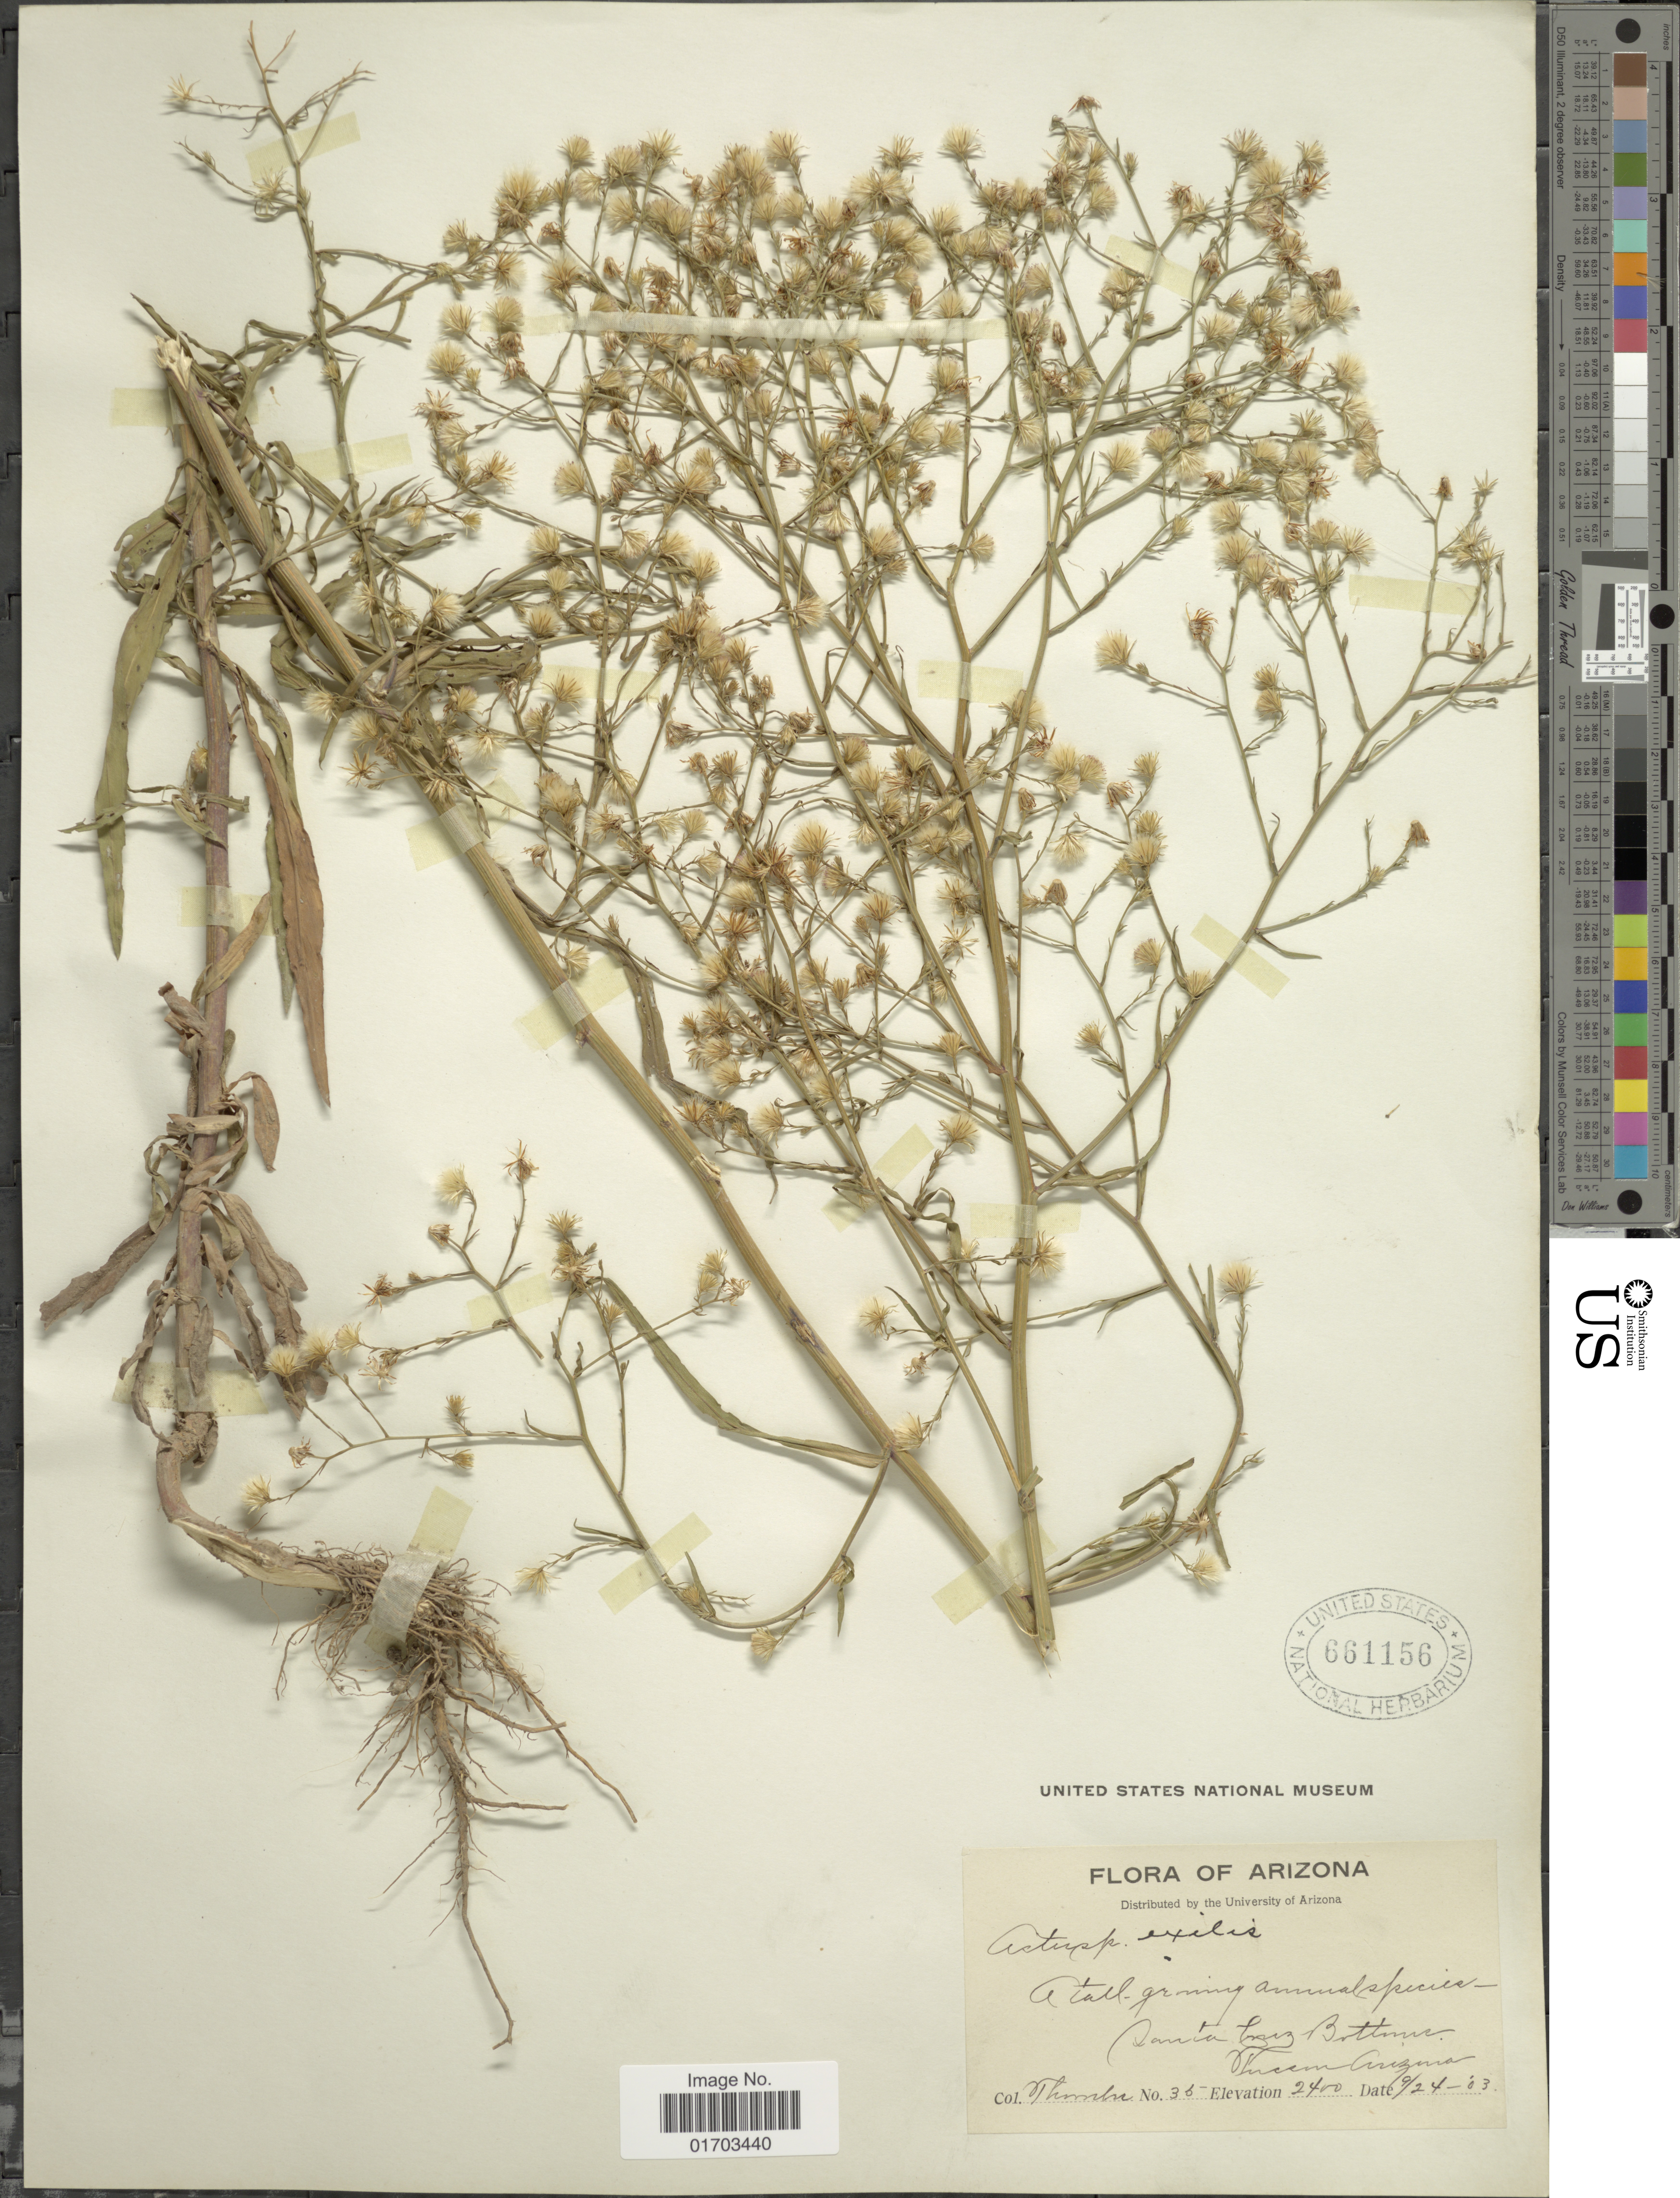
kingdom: Plantae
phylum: Tracheophyta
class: Magnoliopsida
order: Asterales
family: Asteraceae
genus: Symphyotrichum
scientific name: Symphyotrichum subulatum var. ligulatum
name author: (Shinners) S.D. Sundb.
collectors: J. Thornber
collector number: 35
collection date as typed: Transcribed d/m/y: 24/9/03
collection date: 1903-09-24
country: United States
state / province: Arizona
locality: Santa Cruz Bottoms, Tucson.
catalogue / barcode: US 661156